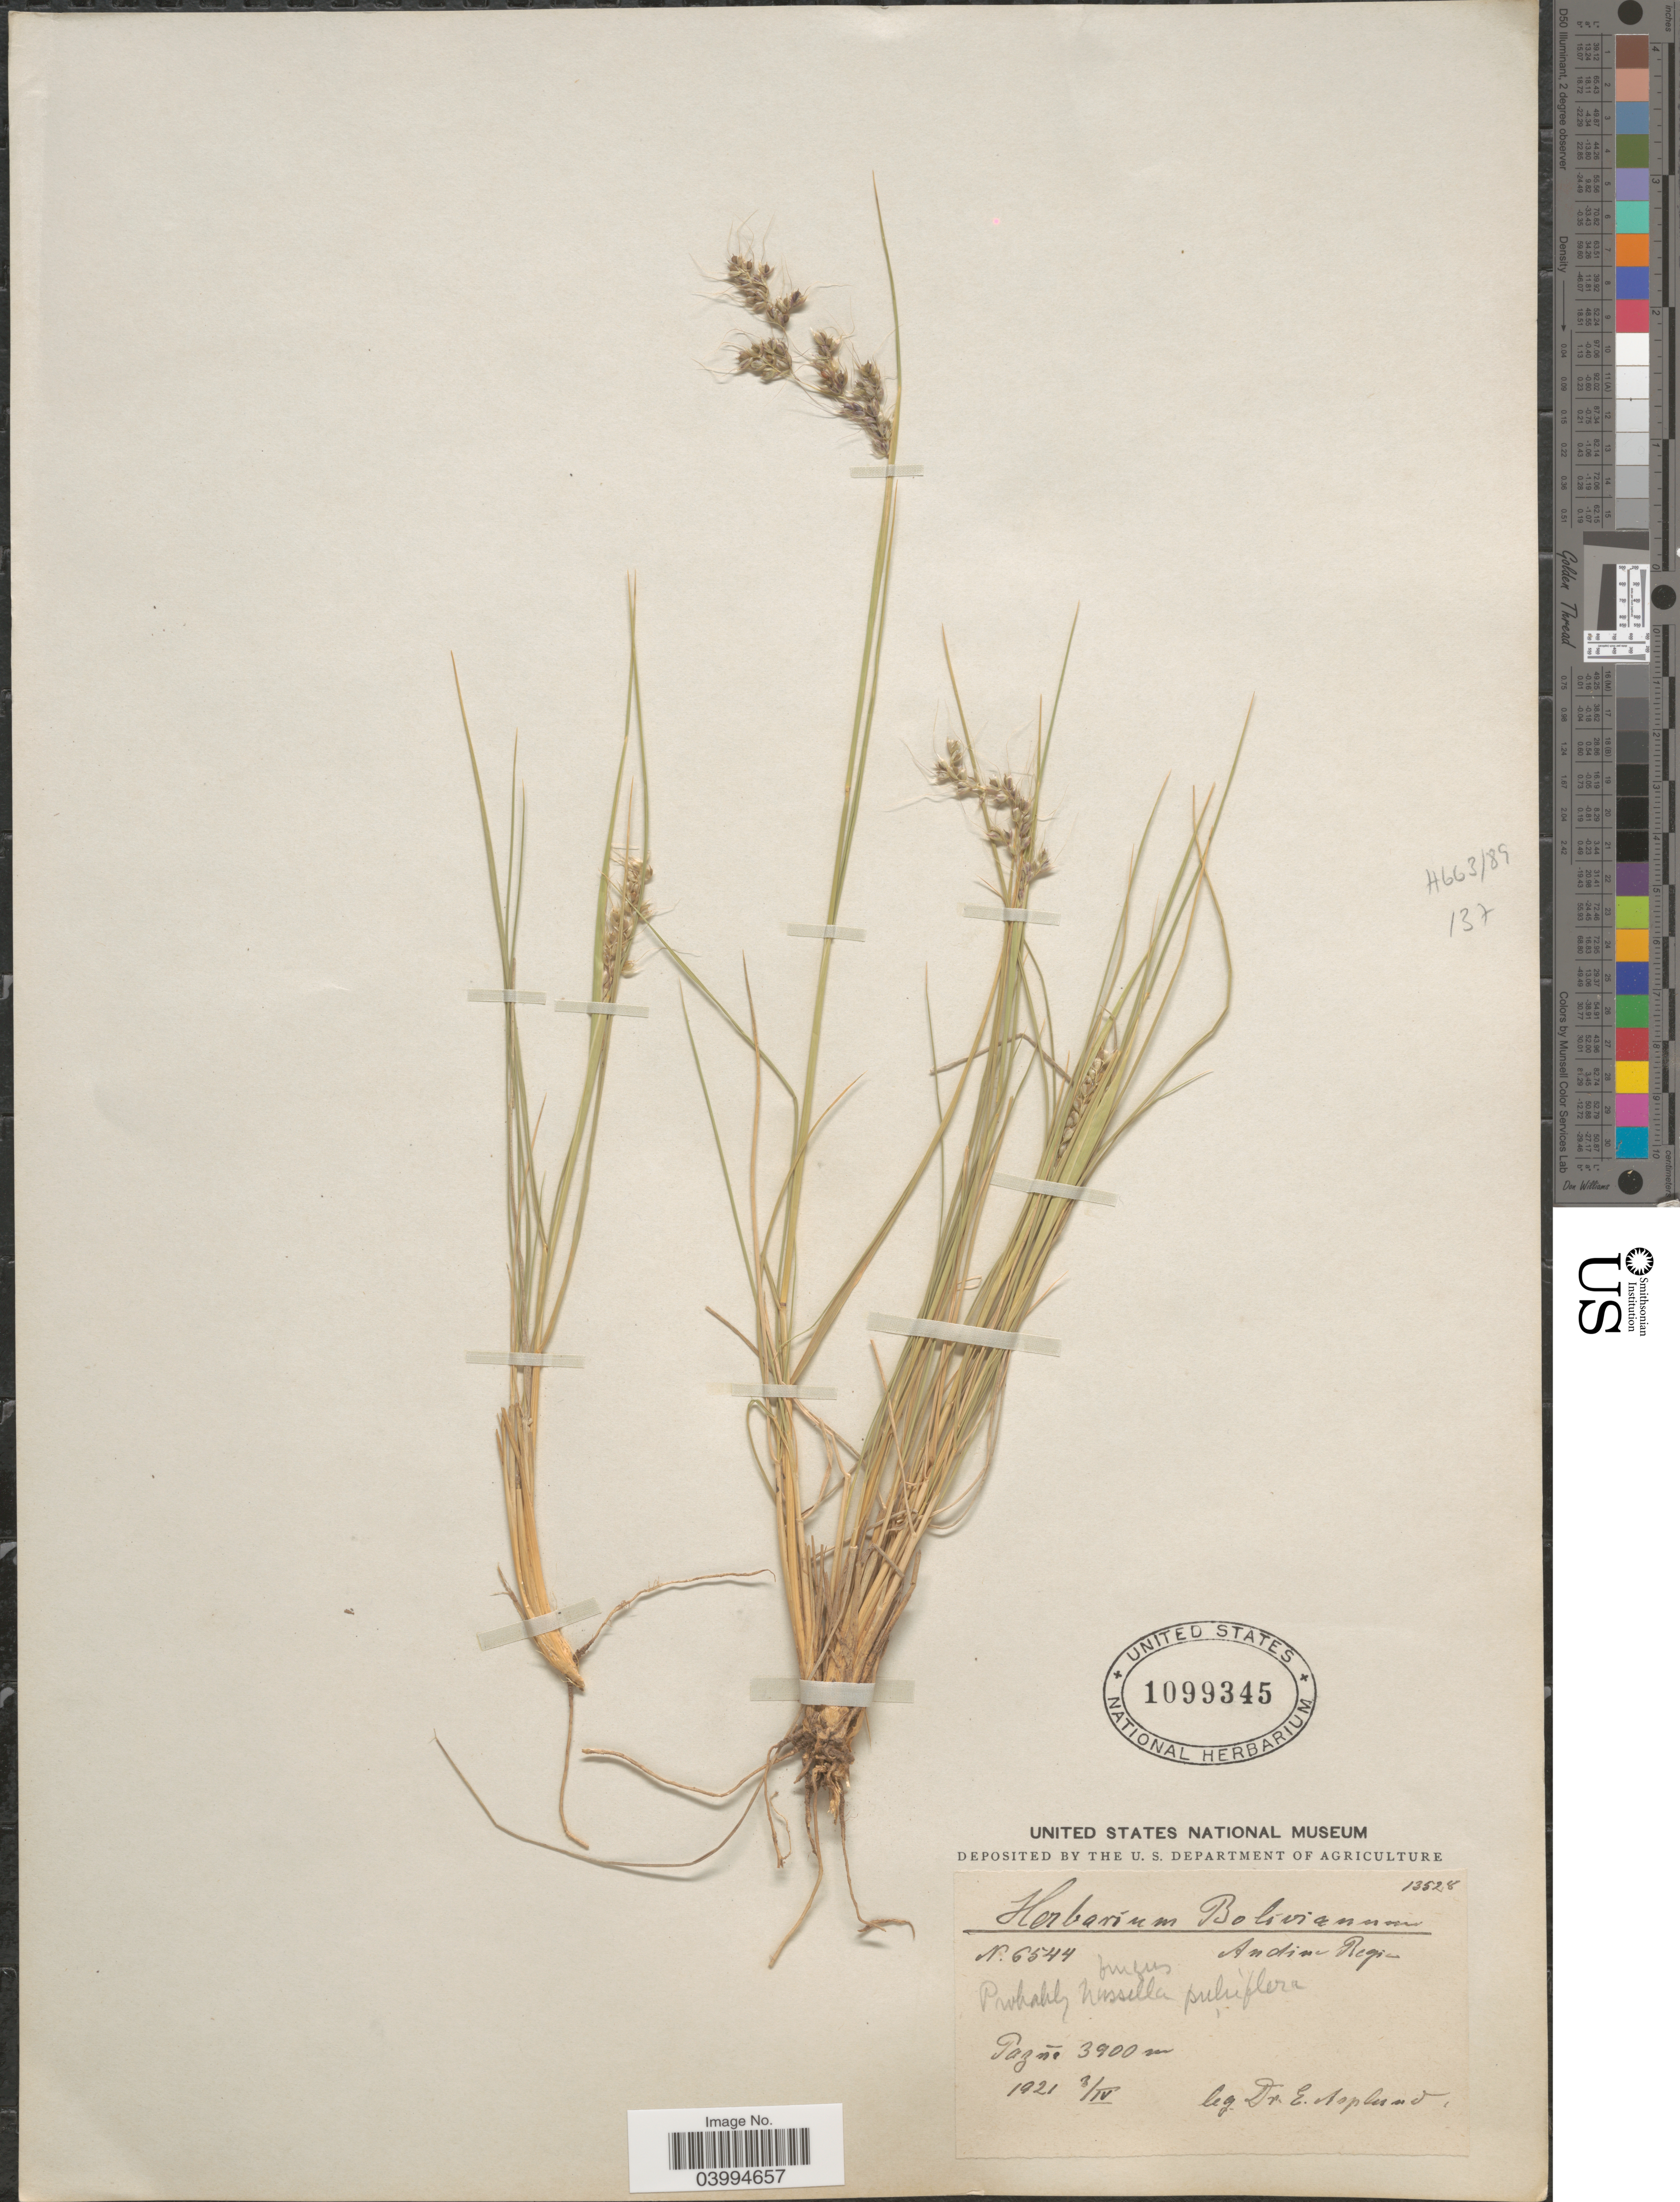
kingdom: Plantae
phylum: Tracheophyta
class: Liliopsida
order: Poales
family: Poaceae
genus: Nassella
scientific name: Nassella pubiflora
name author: (Trin. & Rupr.) É. Desv.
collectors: E. Asplund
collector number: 6544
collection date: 1921-04-03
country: Bolivia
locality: Andine Region. Pazñe.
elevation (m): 3900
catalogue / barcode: US 1099345